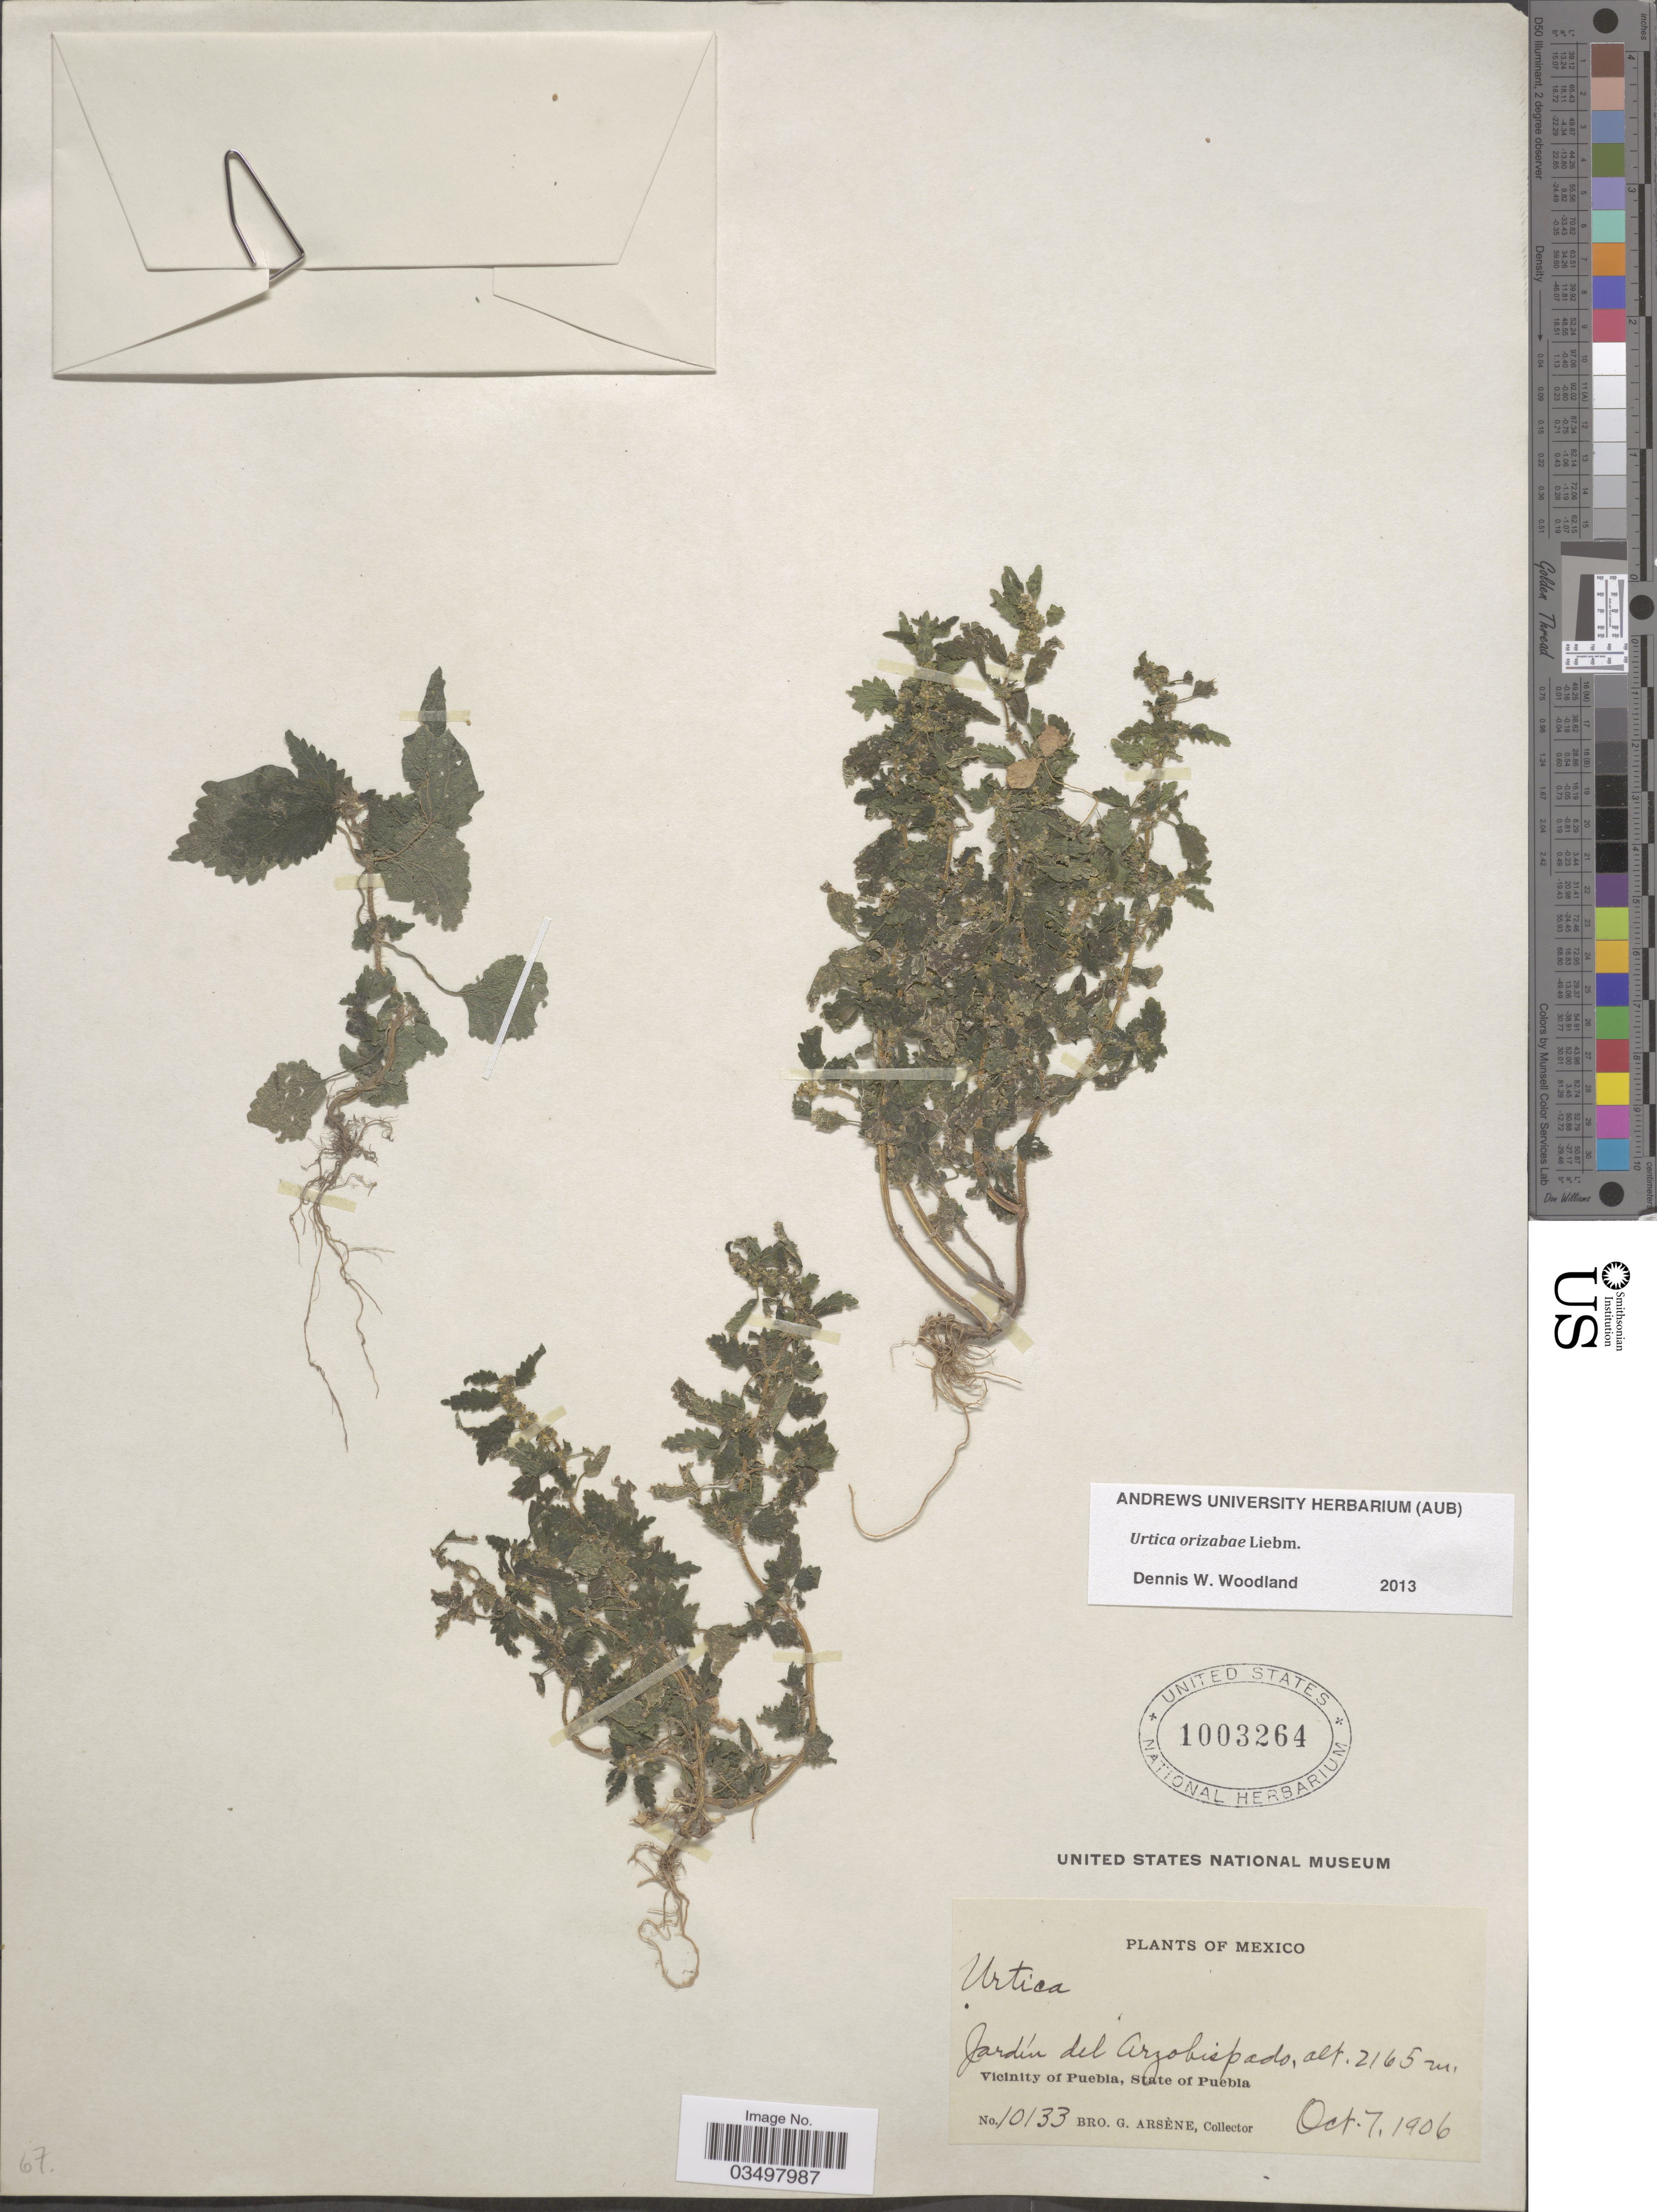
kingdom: Plantae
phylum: Tracheophyta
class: Magnoliopsida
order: Rosales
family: Urticaceae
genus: Urtica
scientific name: Urtica orizabae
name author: Liebm.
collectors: Bro. G. Arsène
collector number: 10133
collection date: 1906-10-07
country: Mexico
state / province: Puebla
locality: Jardín del Arzobispado. Vicinity of Puebla.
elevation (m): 2165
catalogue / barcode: US 1003264